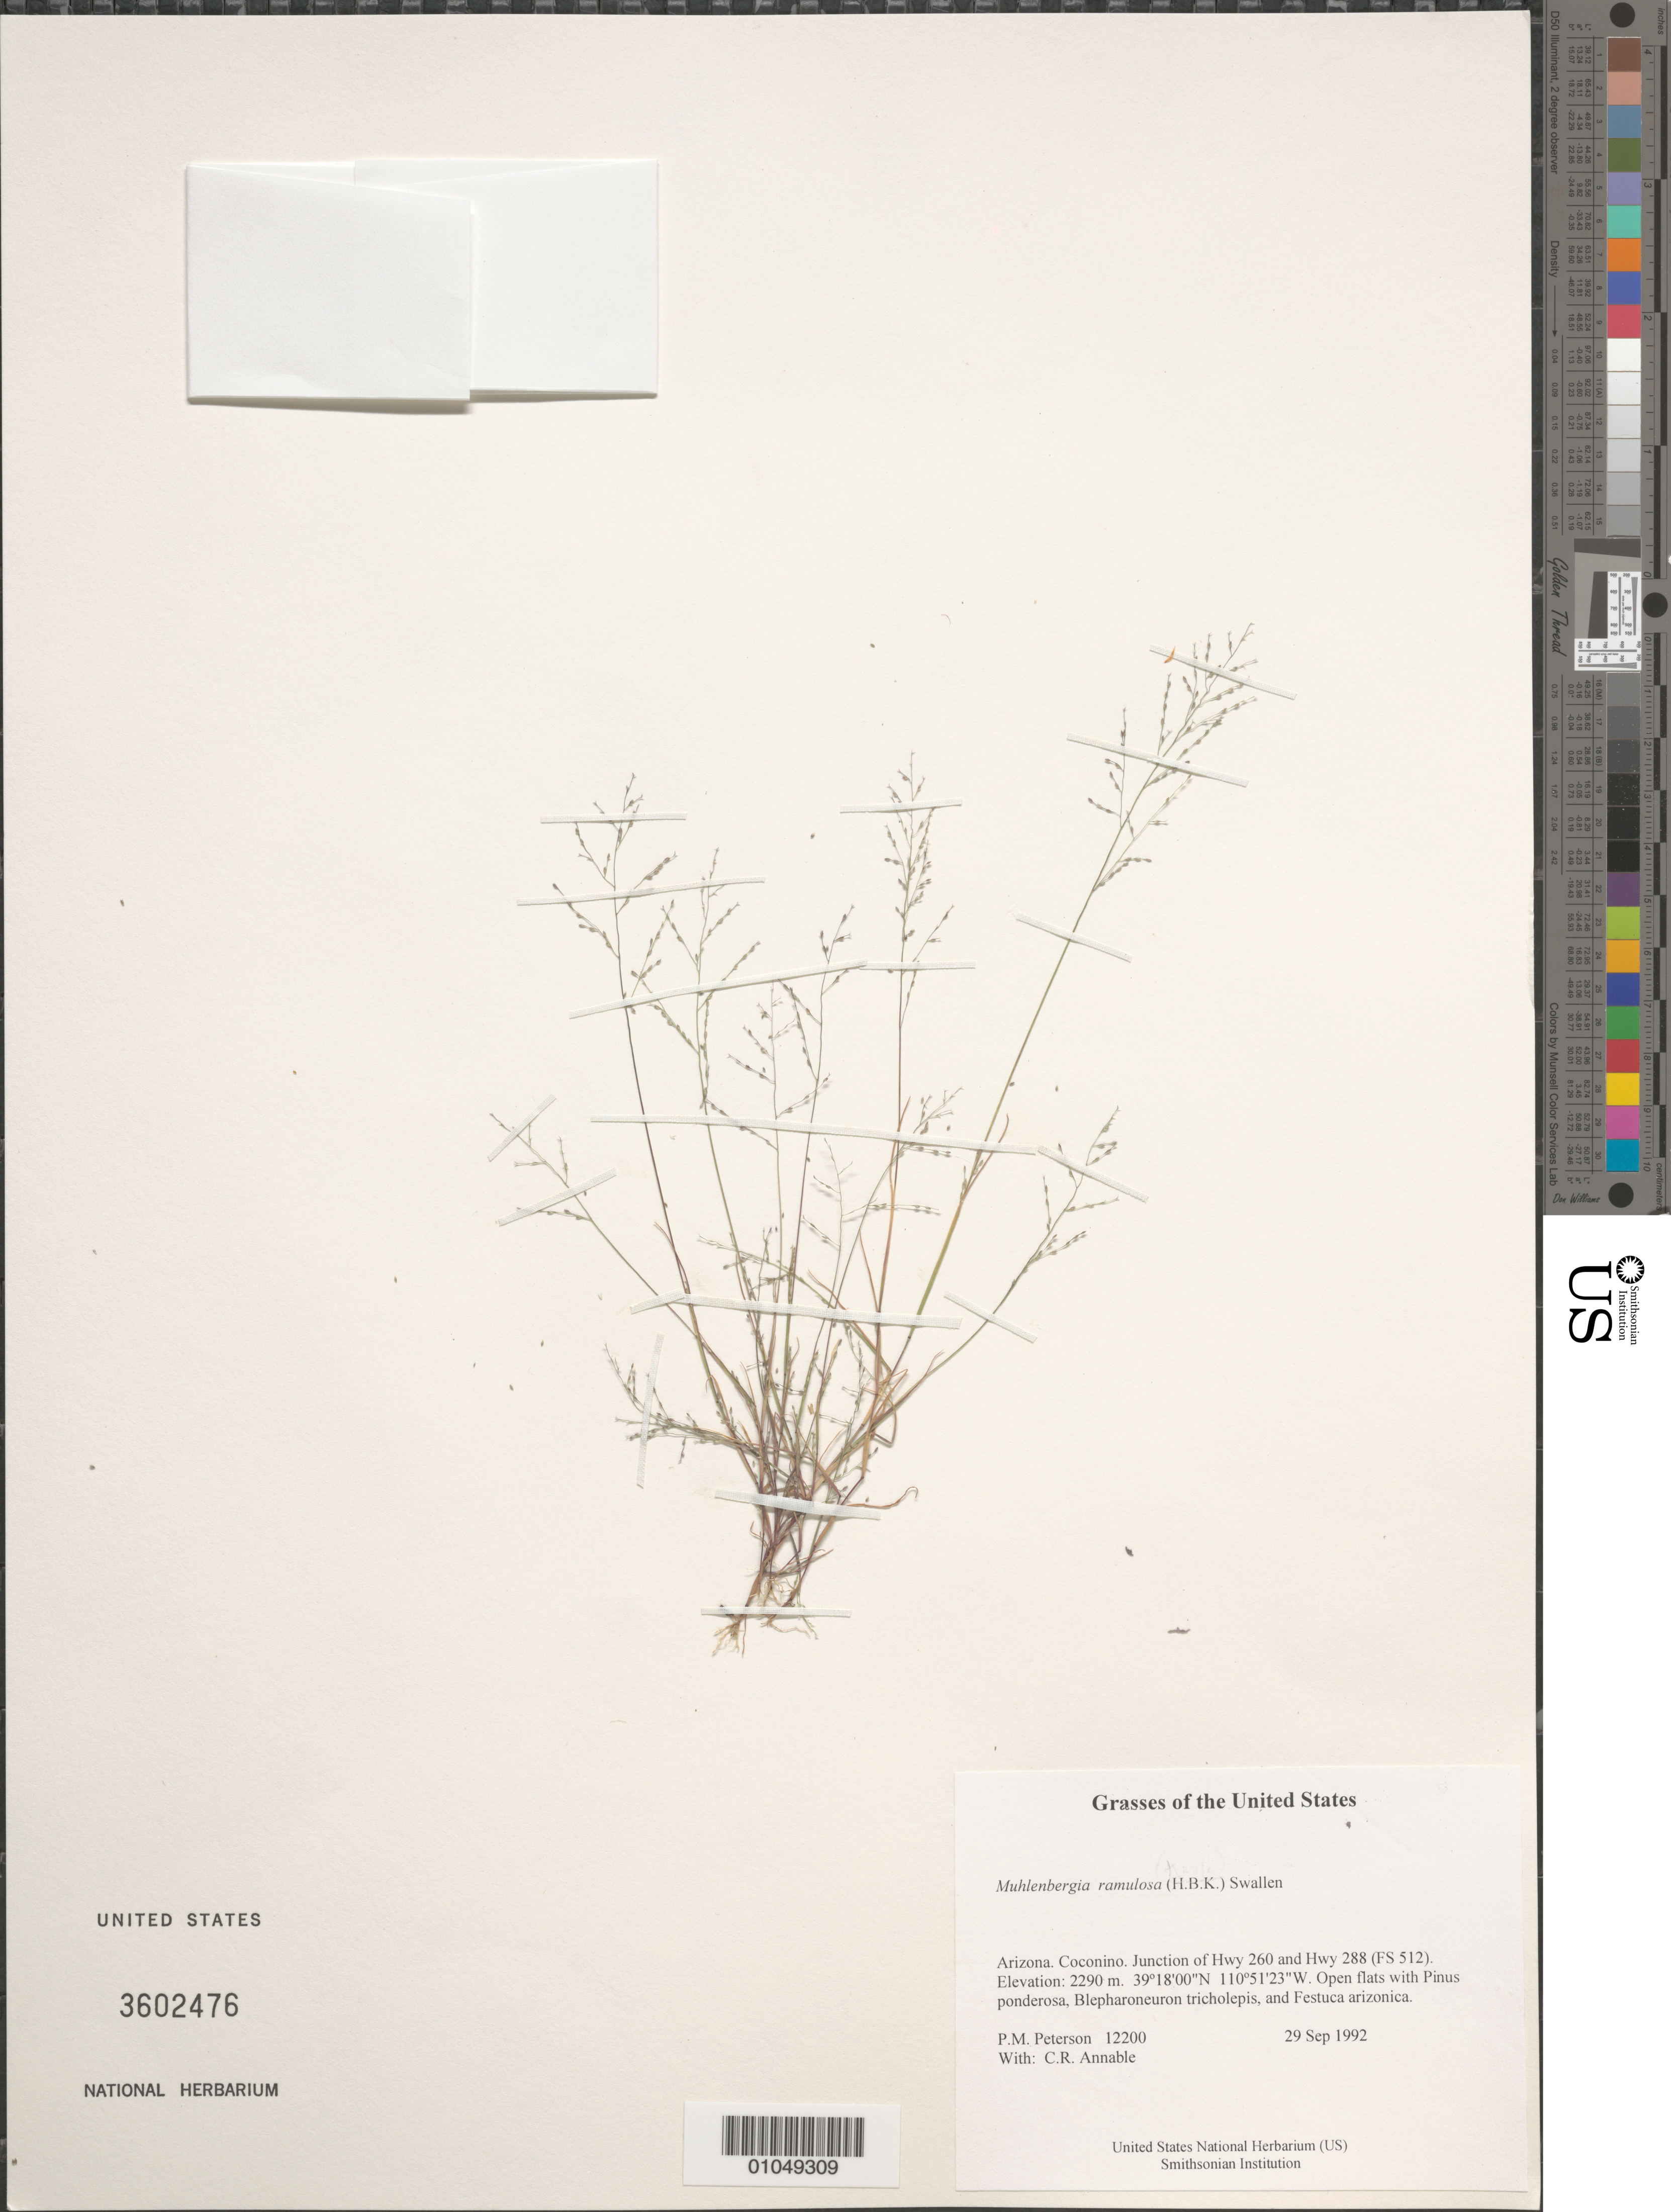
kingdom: Plantae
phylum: Tracheophyta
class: Liliopsida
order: Poales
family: Poaceae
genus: Muhlenbergia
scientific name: Muhlenbergia ramulosa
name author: (Kunth) Swallen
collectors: P. M. Peterson & C. R. Annable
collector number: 12200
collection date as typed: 29 Sep 1992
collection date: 1992-09-29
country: United States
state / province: Arizona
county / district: Coconino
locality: Junction of Hwy 260 and Hwy 288 (FS 512).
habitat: Open flats with Pinus ponderosa, Blepharoneuron tricholepis, and Festuca arizonica.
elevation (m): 2290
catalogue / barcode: US 3602476